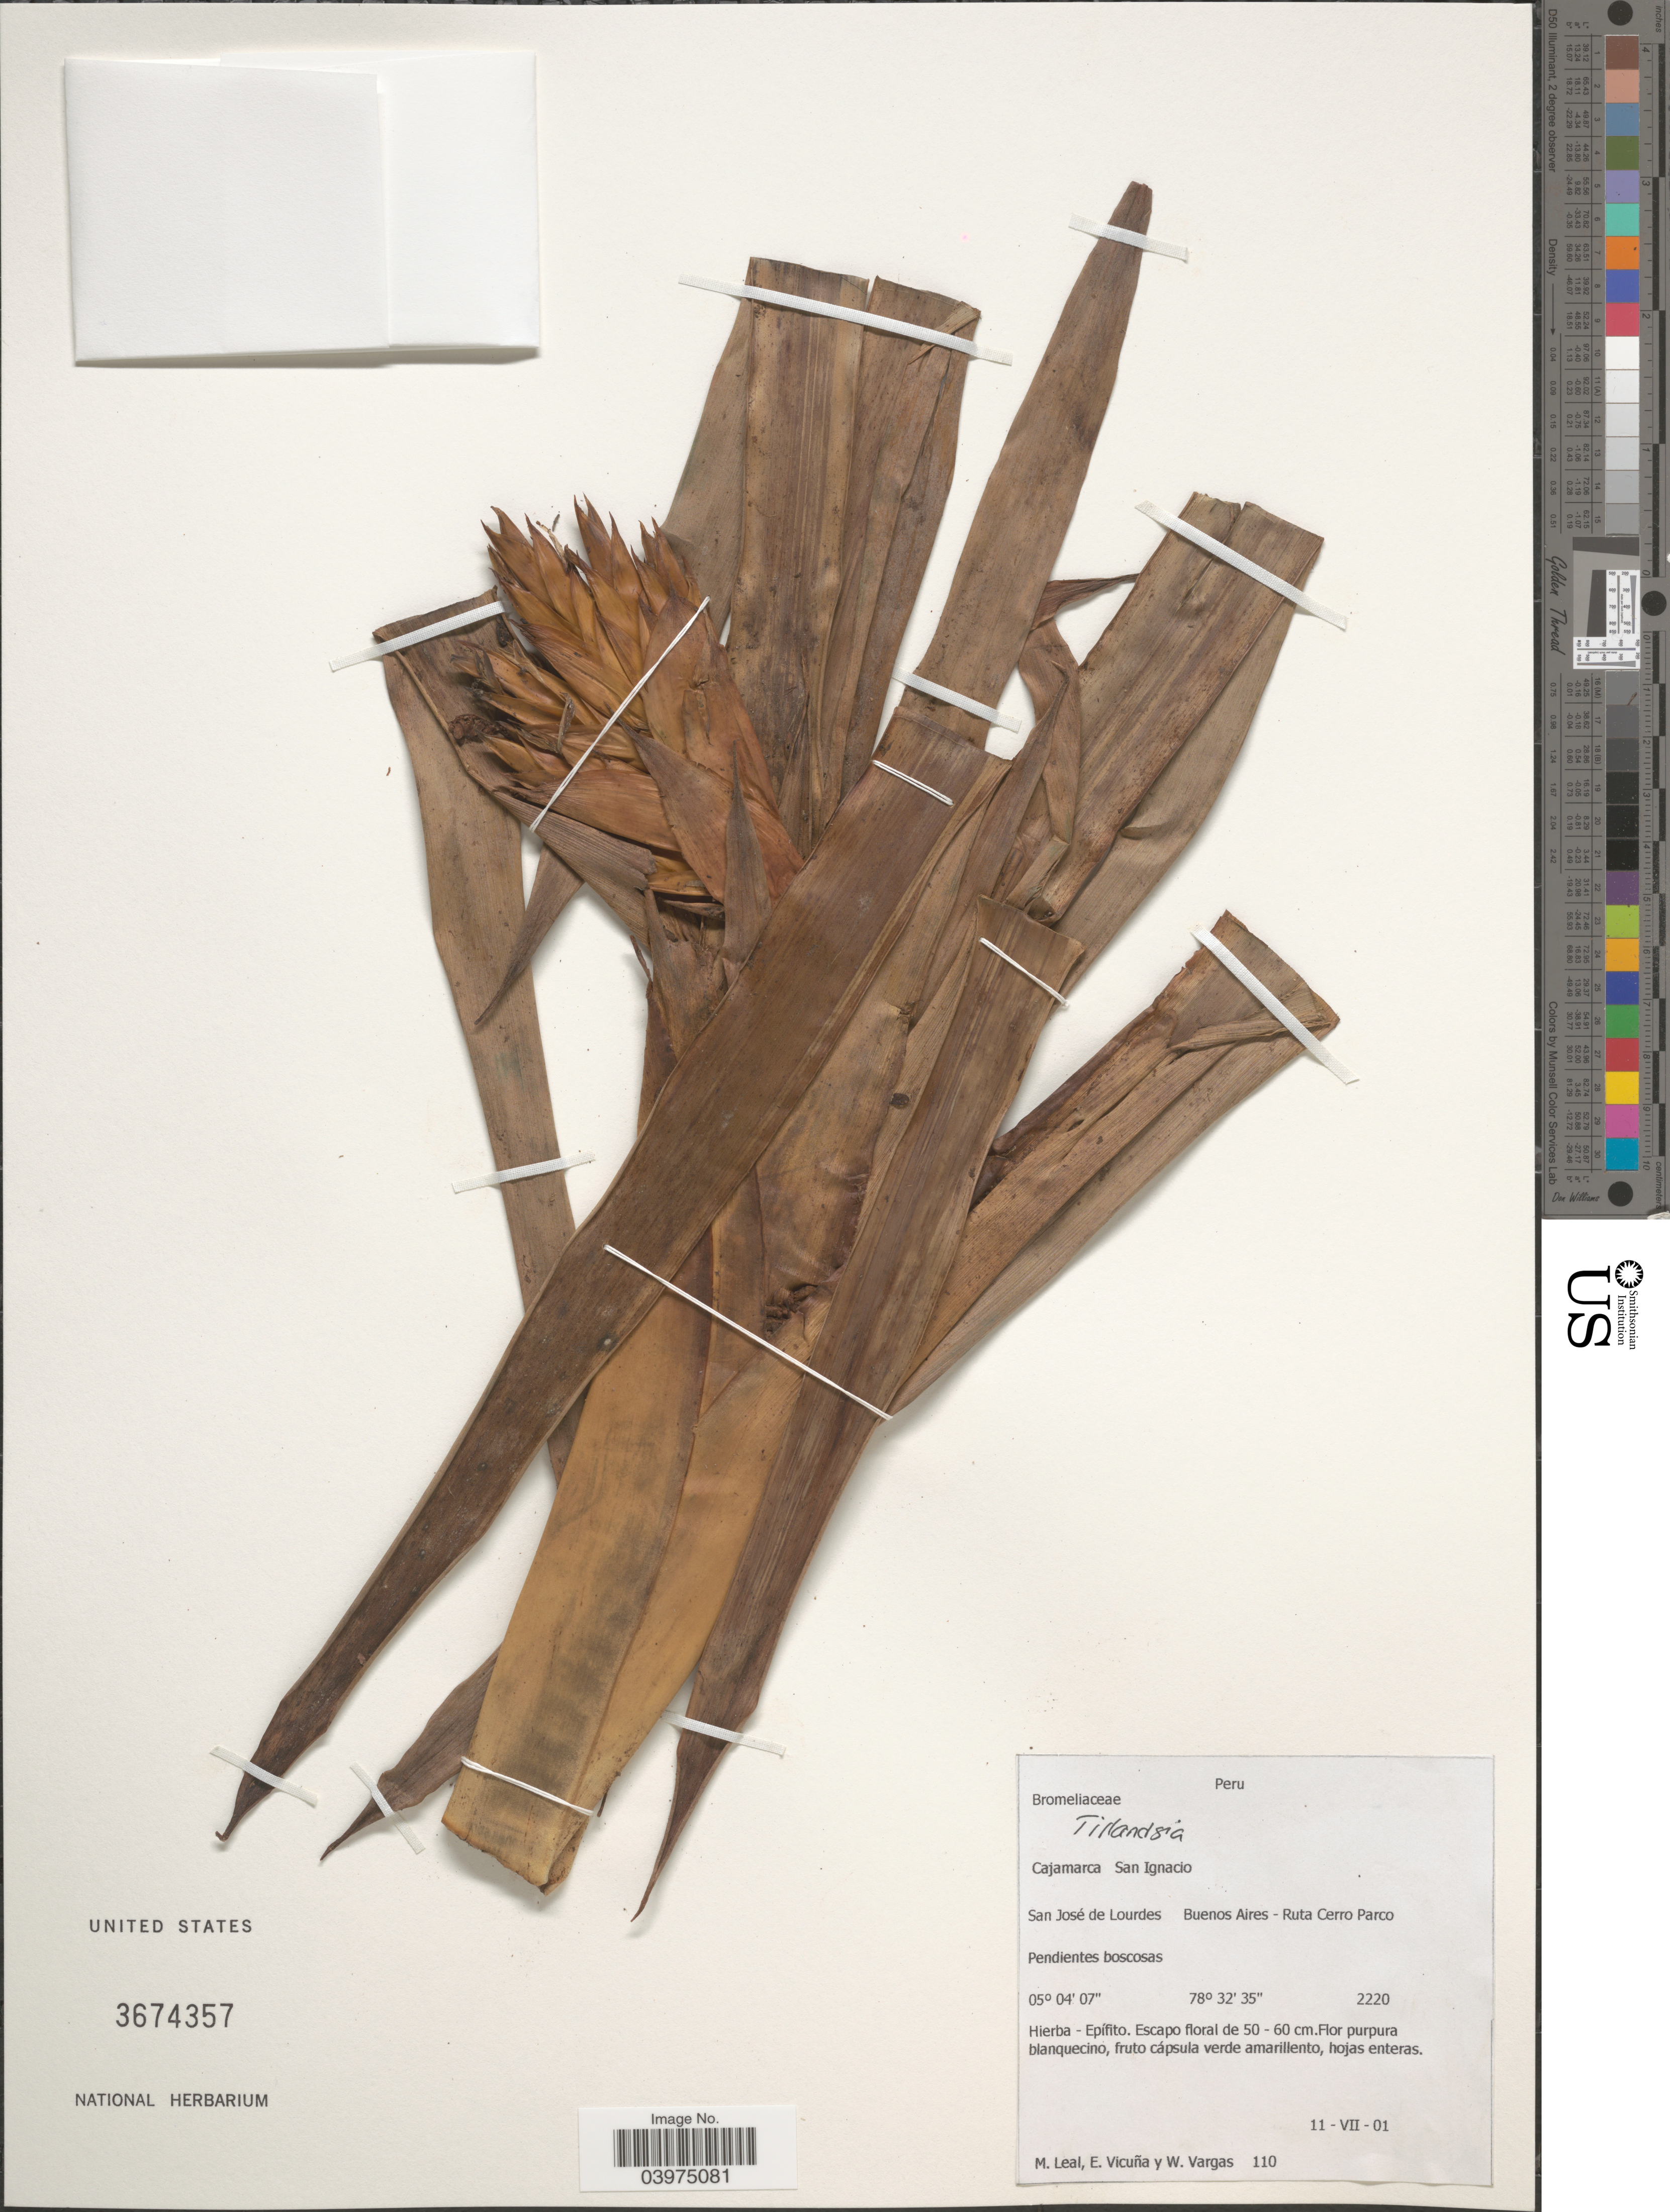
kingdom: Plantae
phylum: Tracheophyta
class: Liliopsida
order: Poales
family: Bromeliaceae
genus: Tillandsia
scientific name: Tillandsia sp.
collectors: M. E. Leal, E. Vicuña & W. Vargas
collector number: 110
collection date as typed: Transcribed d/m/y: 11/7/1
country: Peru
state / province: Cajamarca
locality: San Ignacio. San José de Lourdes. Buenos Aires - Ruta Cerro Parco.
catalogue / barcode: US 3674357